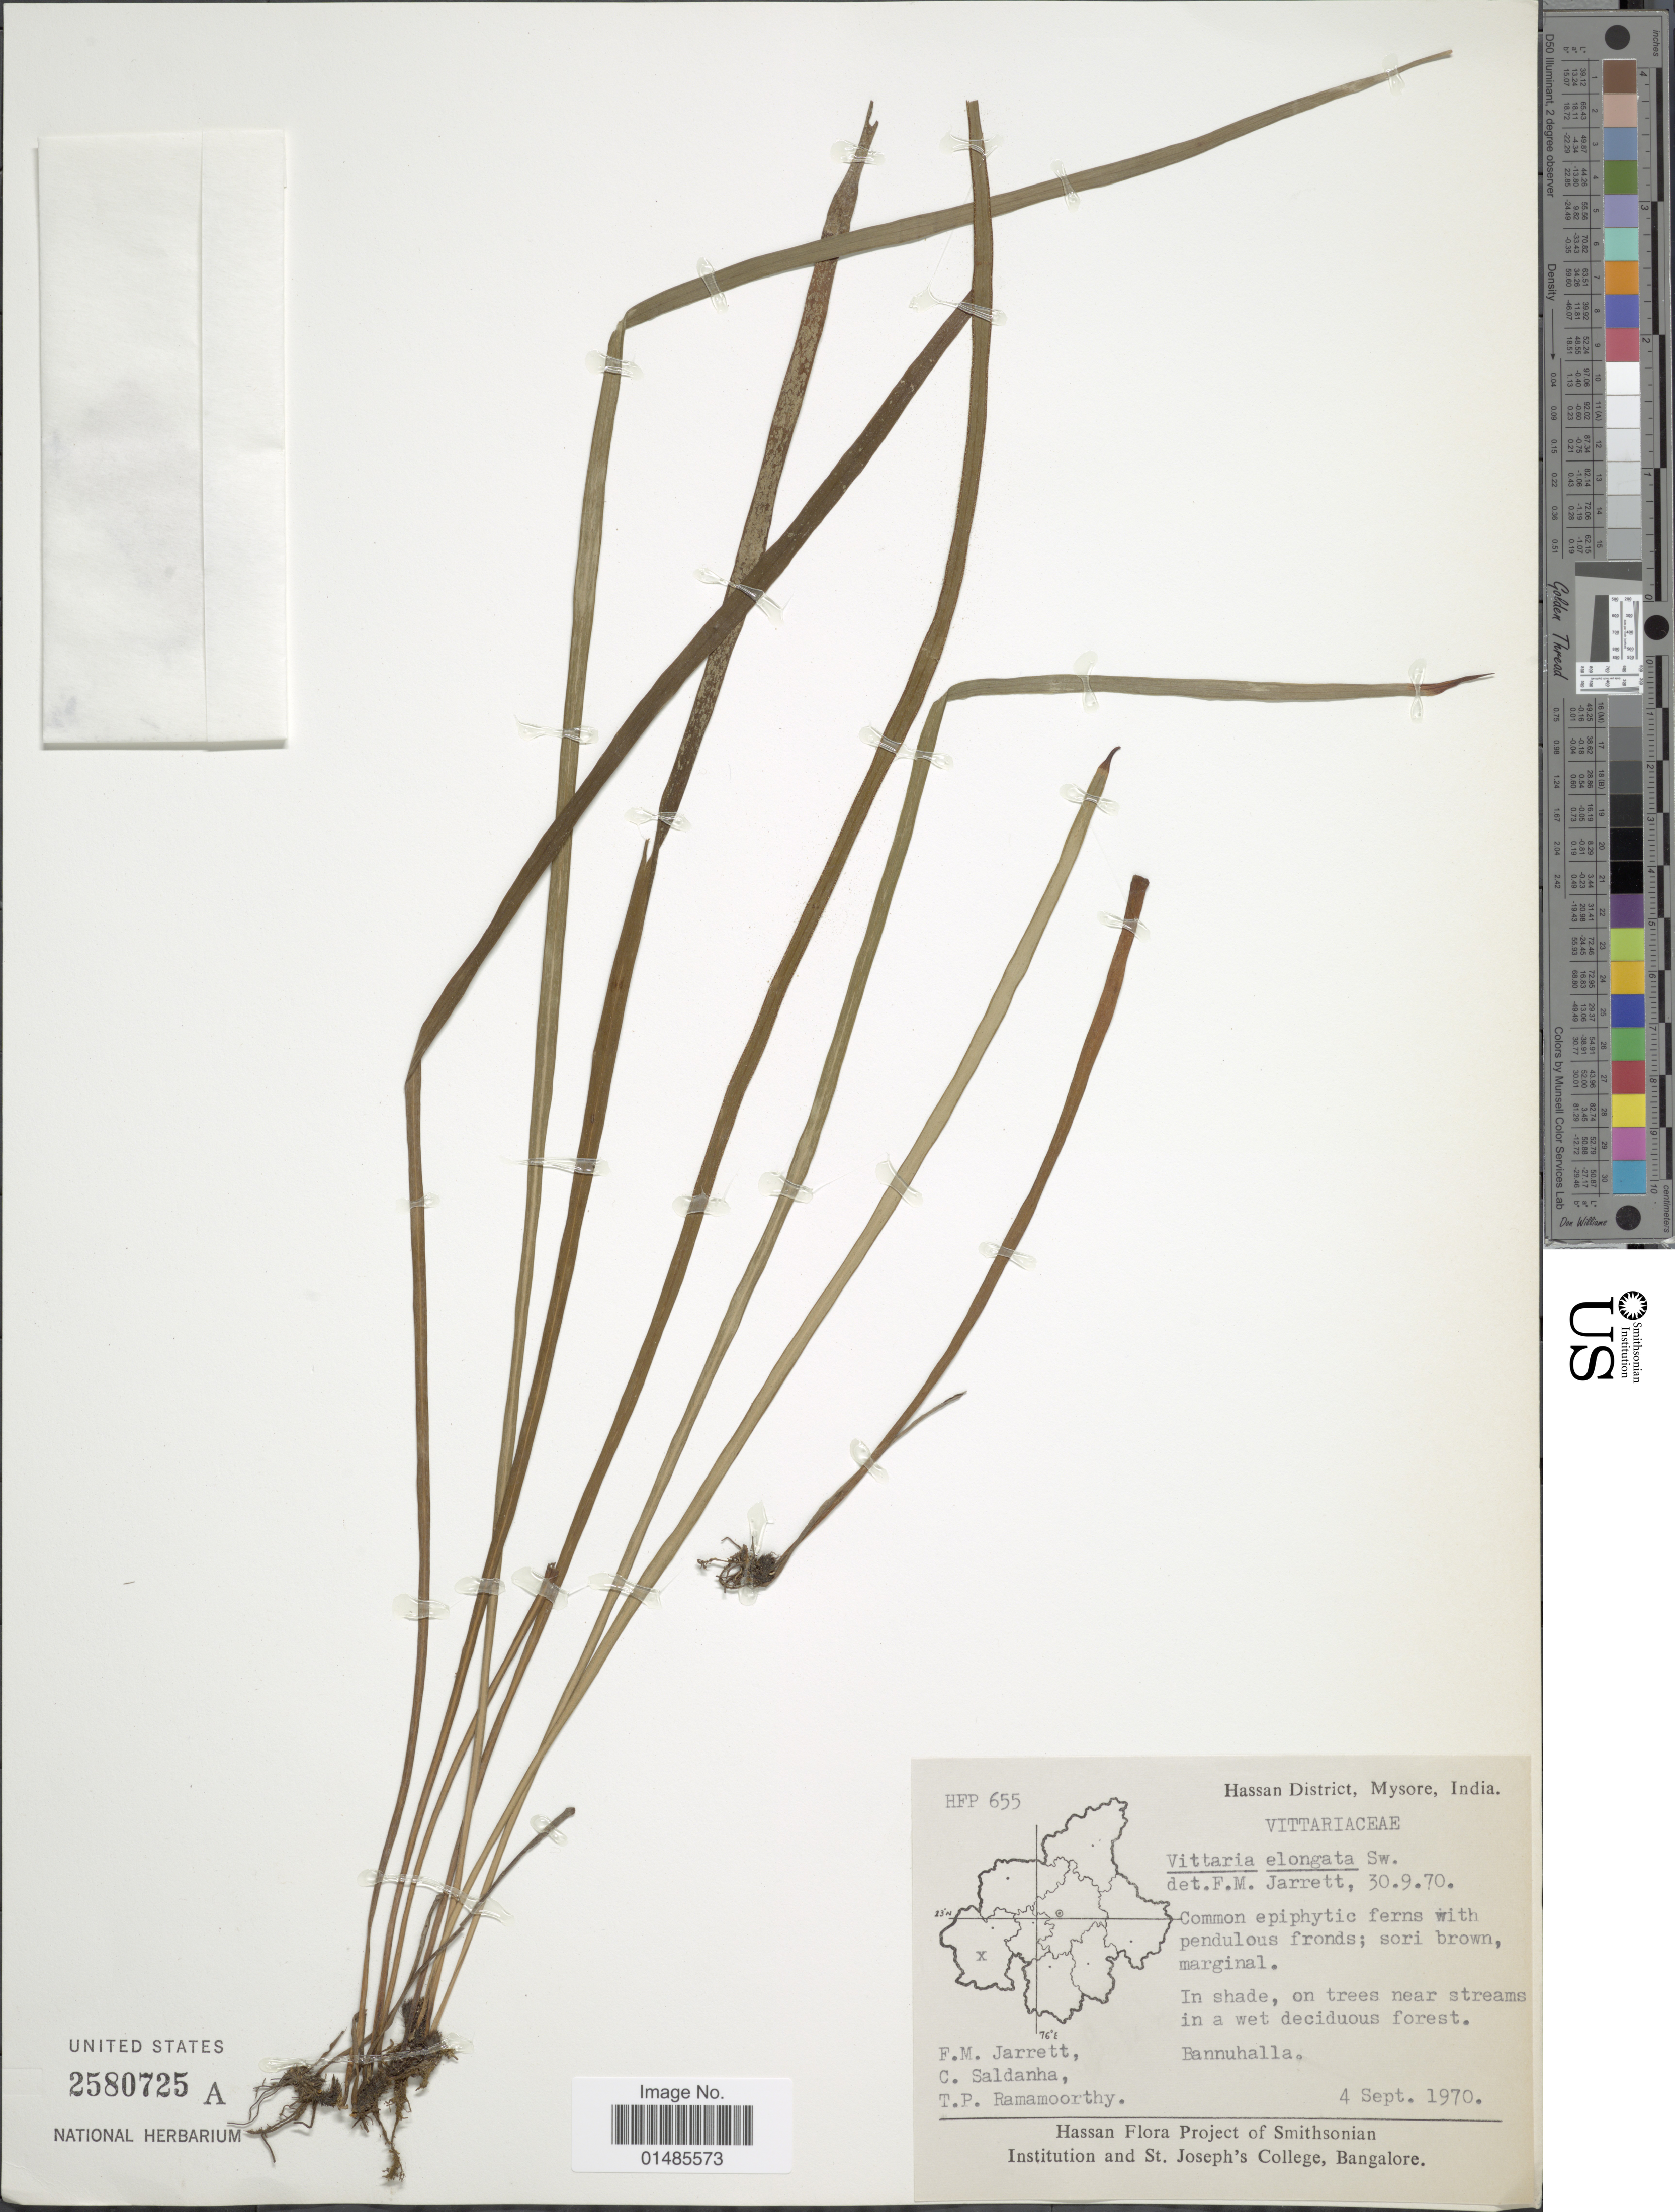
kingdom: Plantae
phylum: Tracheophyta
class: Polypodiopsida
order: Polypodiales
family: Pteridaceae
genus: Haplopteris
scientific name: Haplopteris elongata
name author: (Sw.) Crane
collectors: F. M. Jarrett, C. Saldanha & T. P. Ramamoorthy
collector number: HFP 655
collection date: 1970-09-04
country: India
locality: Hassan District, Mysore. Bannuhalla.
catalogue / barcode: US 2580725A